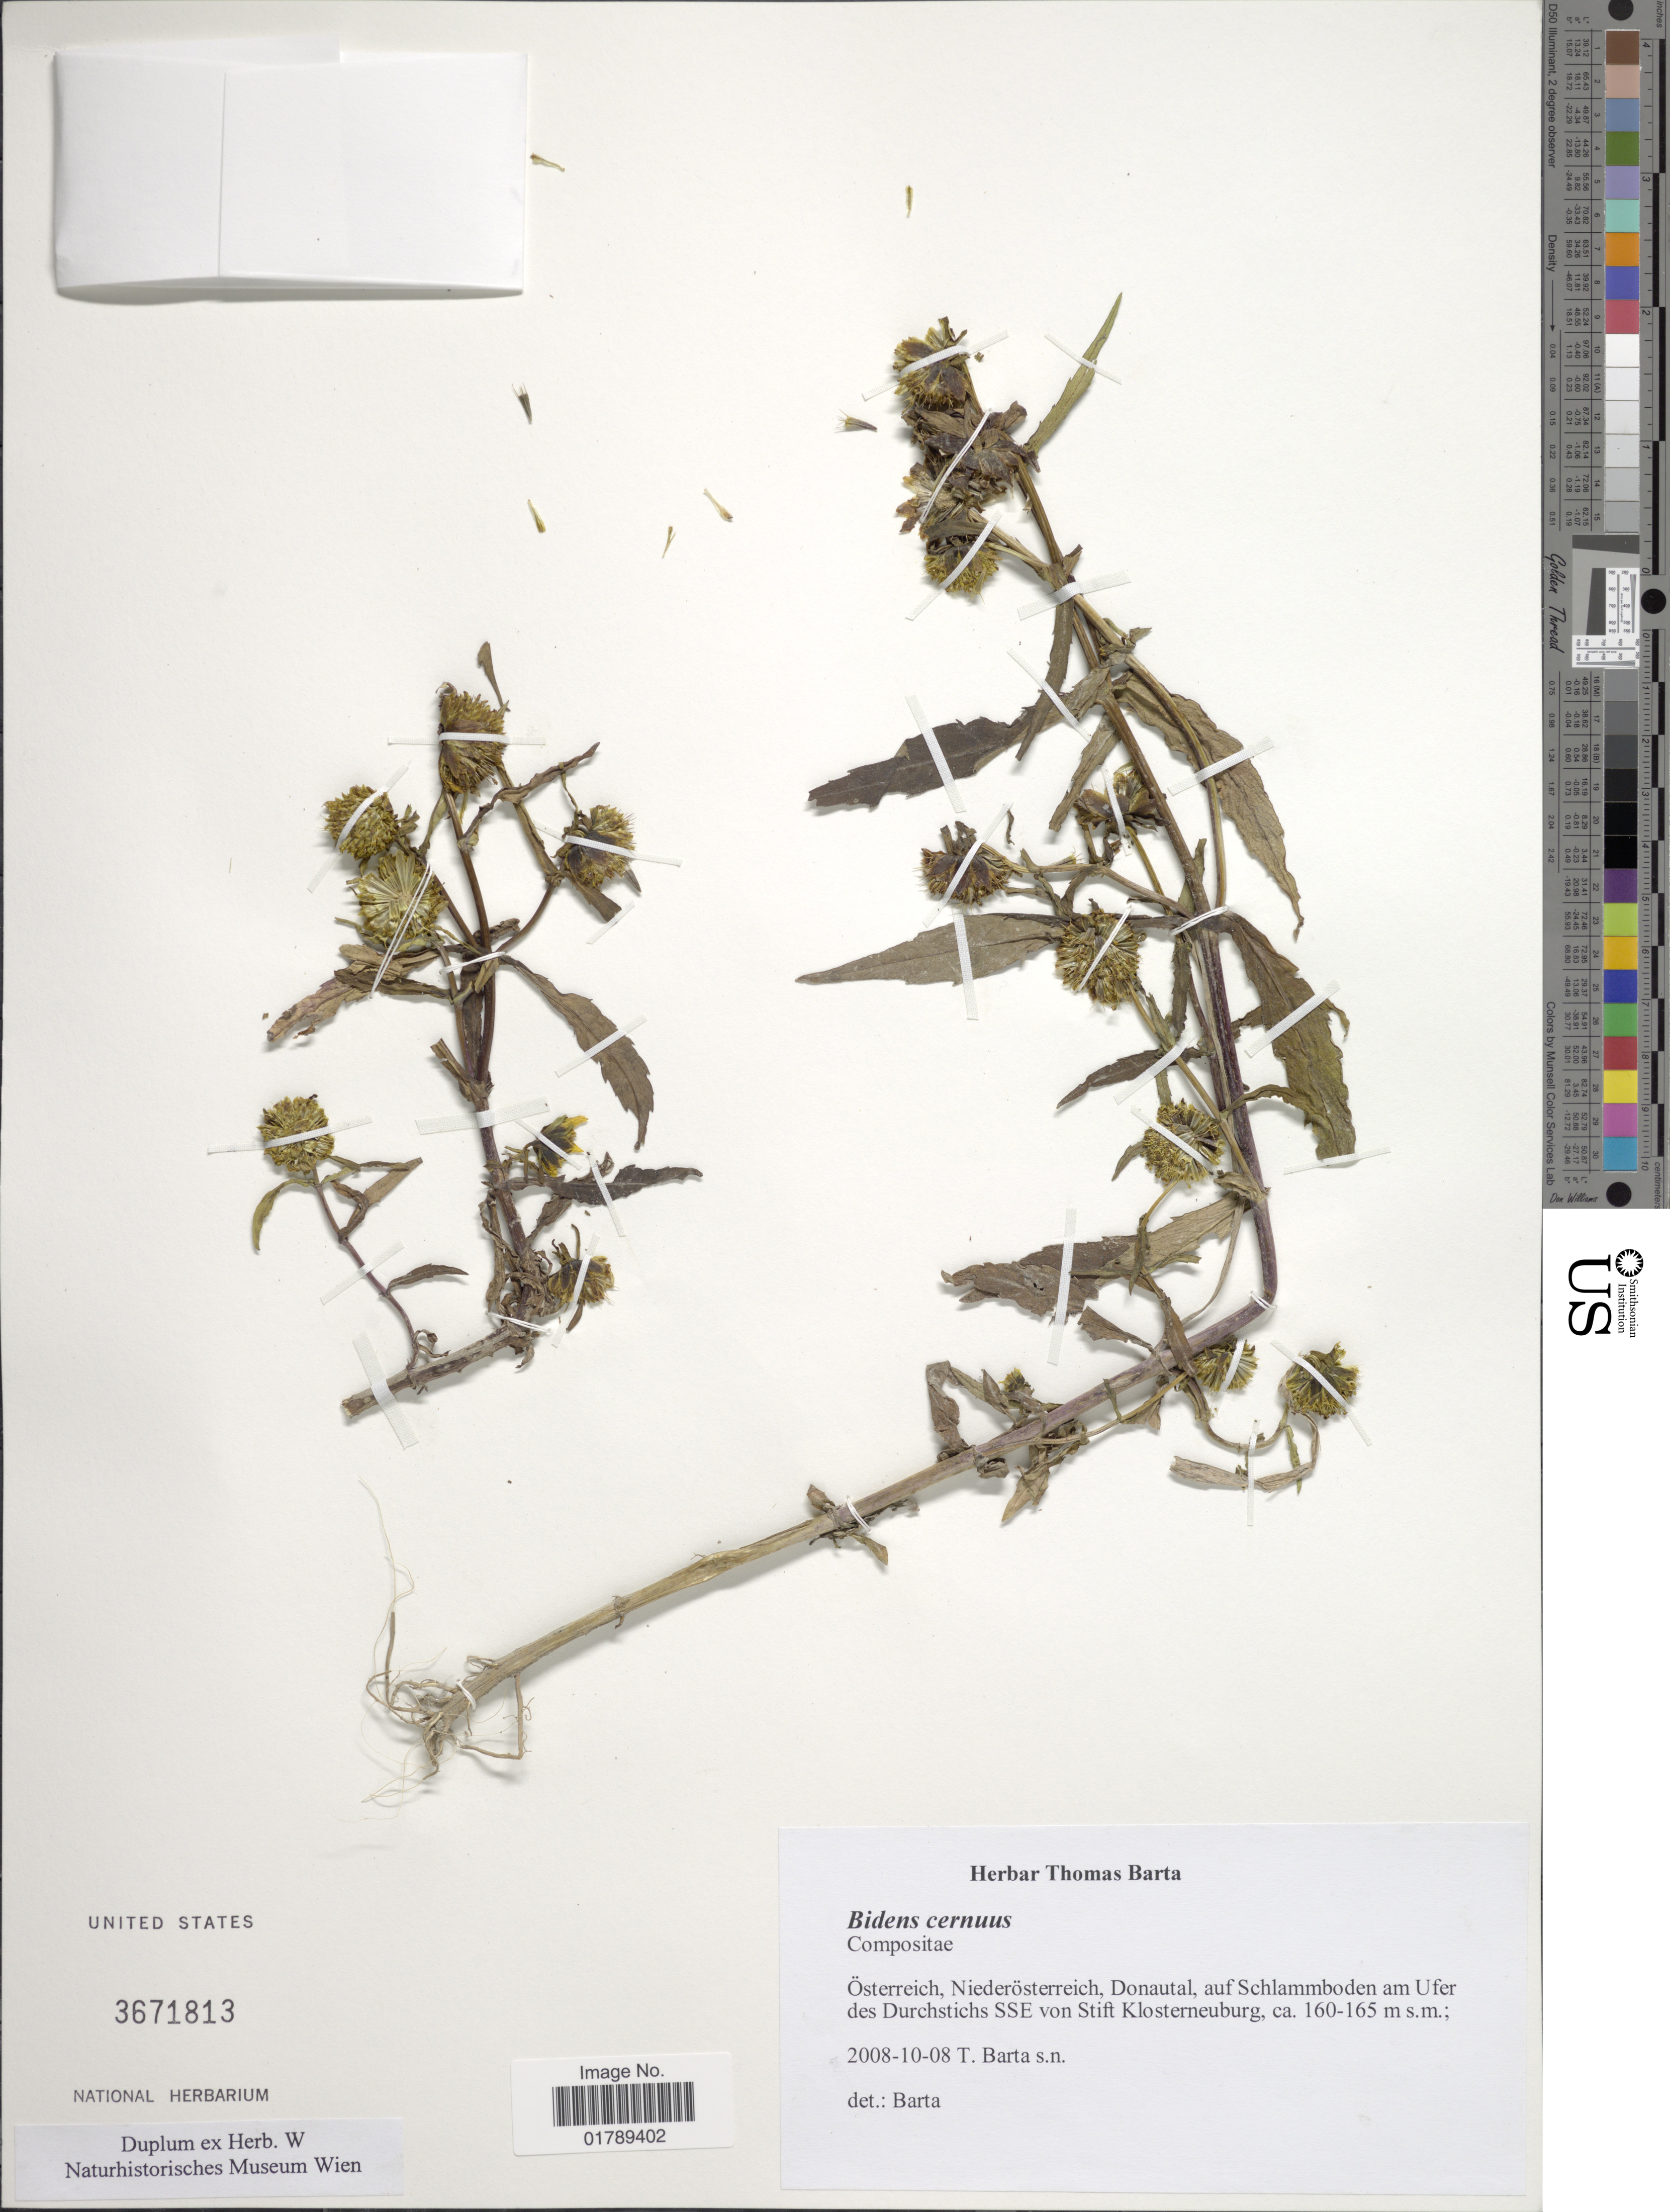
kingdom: Plantae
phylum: Tracheophyta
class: Magnoliopsida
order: Asterales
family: Asteraceae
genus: Bidens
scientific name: Bidens cernua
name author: L.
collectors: T. Barta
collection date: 2008-10-08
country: Austria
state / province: Niederosterreich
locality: Osterreich, Niederosterrechh, Donautal, auf Schlammboden am Ufer des Durchstichs SSE von Stift Klosterneuburg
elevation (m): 16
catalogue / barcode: US 3671813